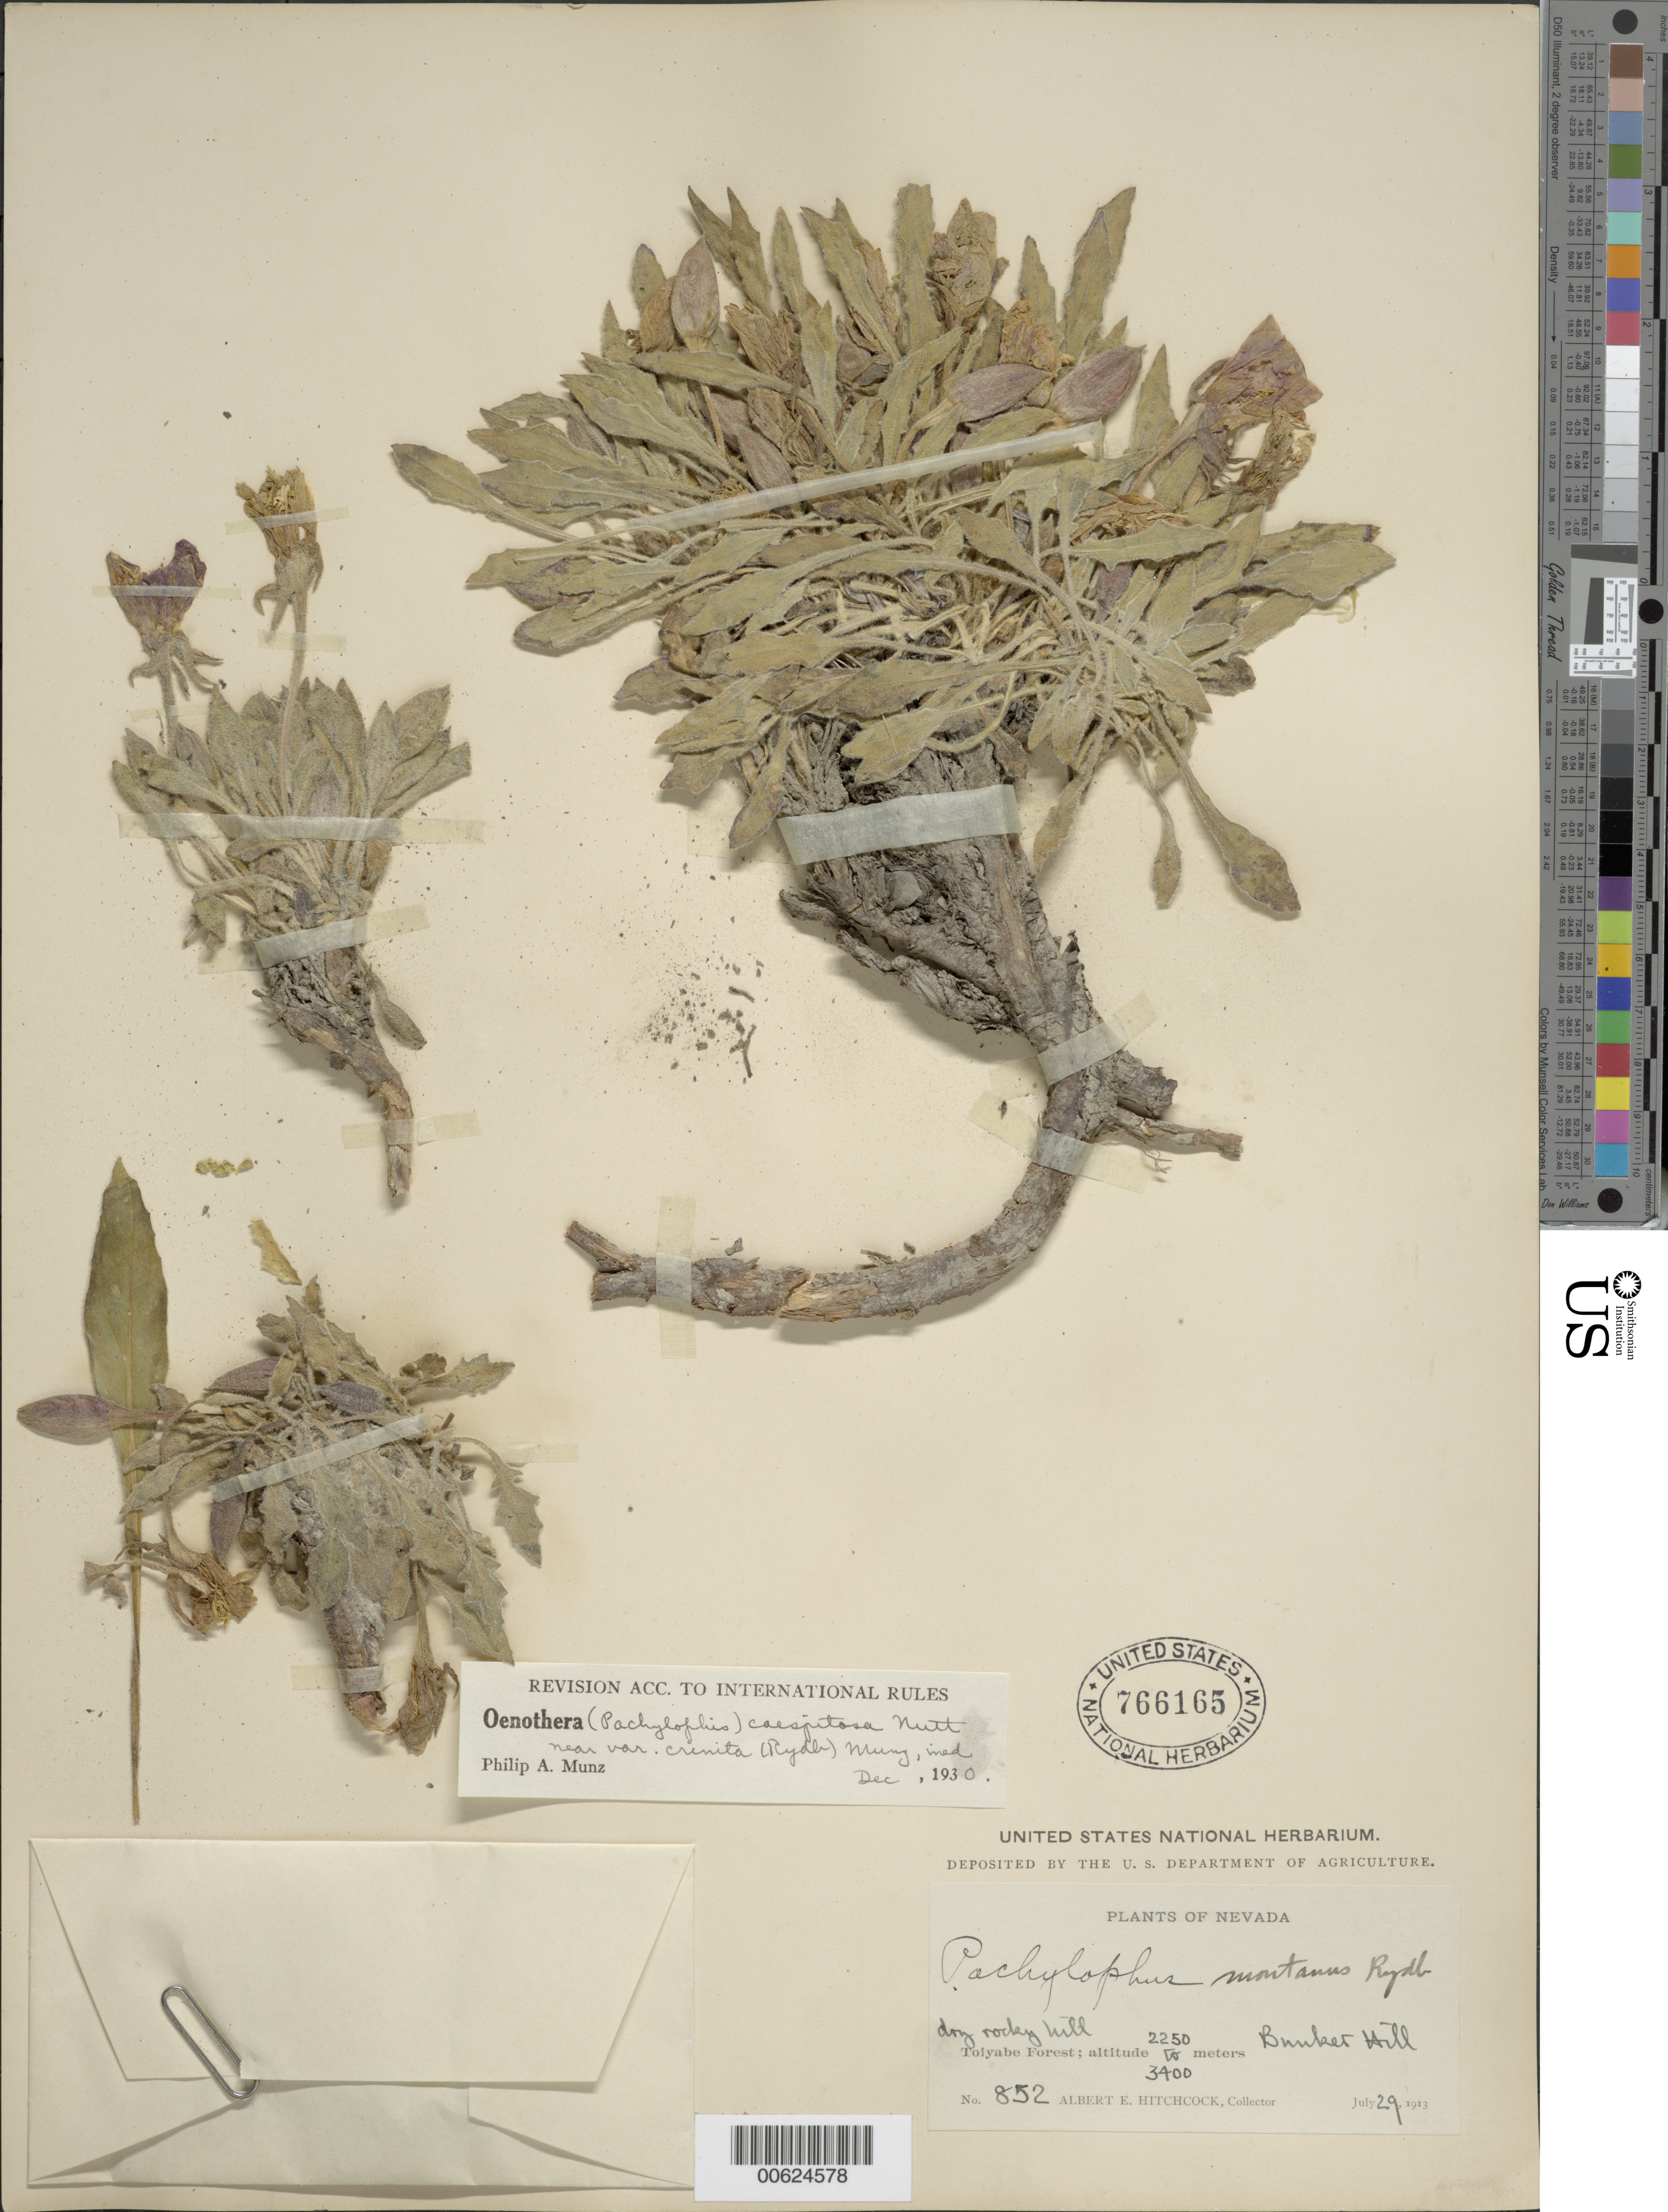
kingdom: Plantae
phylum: Tracheophyta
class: Magnoliopsida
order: Myrtales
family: Onagraceae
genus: Oenothera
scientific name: Oenothera cespitosa subsp. crinita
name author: (Rydb.) Munz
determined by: Wagner, W. L., (BOT), Smithsonian Institution - National Museum of Natural History (UNITED STATES)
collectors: A. S. Hitchcock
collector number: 852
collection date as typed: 29 Jul 1913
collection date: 1913-07-29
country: United States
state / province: Nevada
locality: Tolyabe Forest, Bunker Hill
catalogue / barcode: US 766165